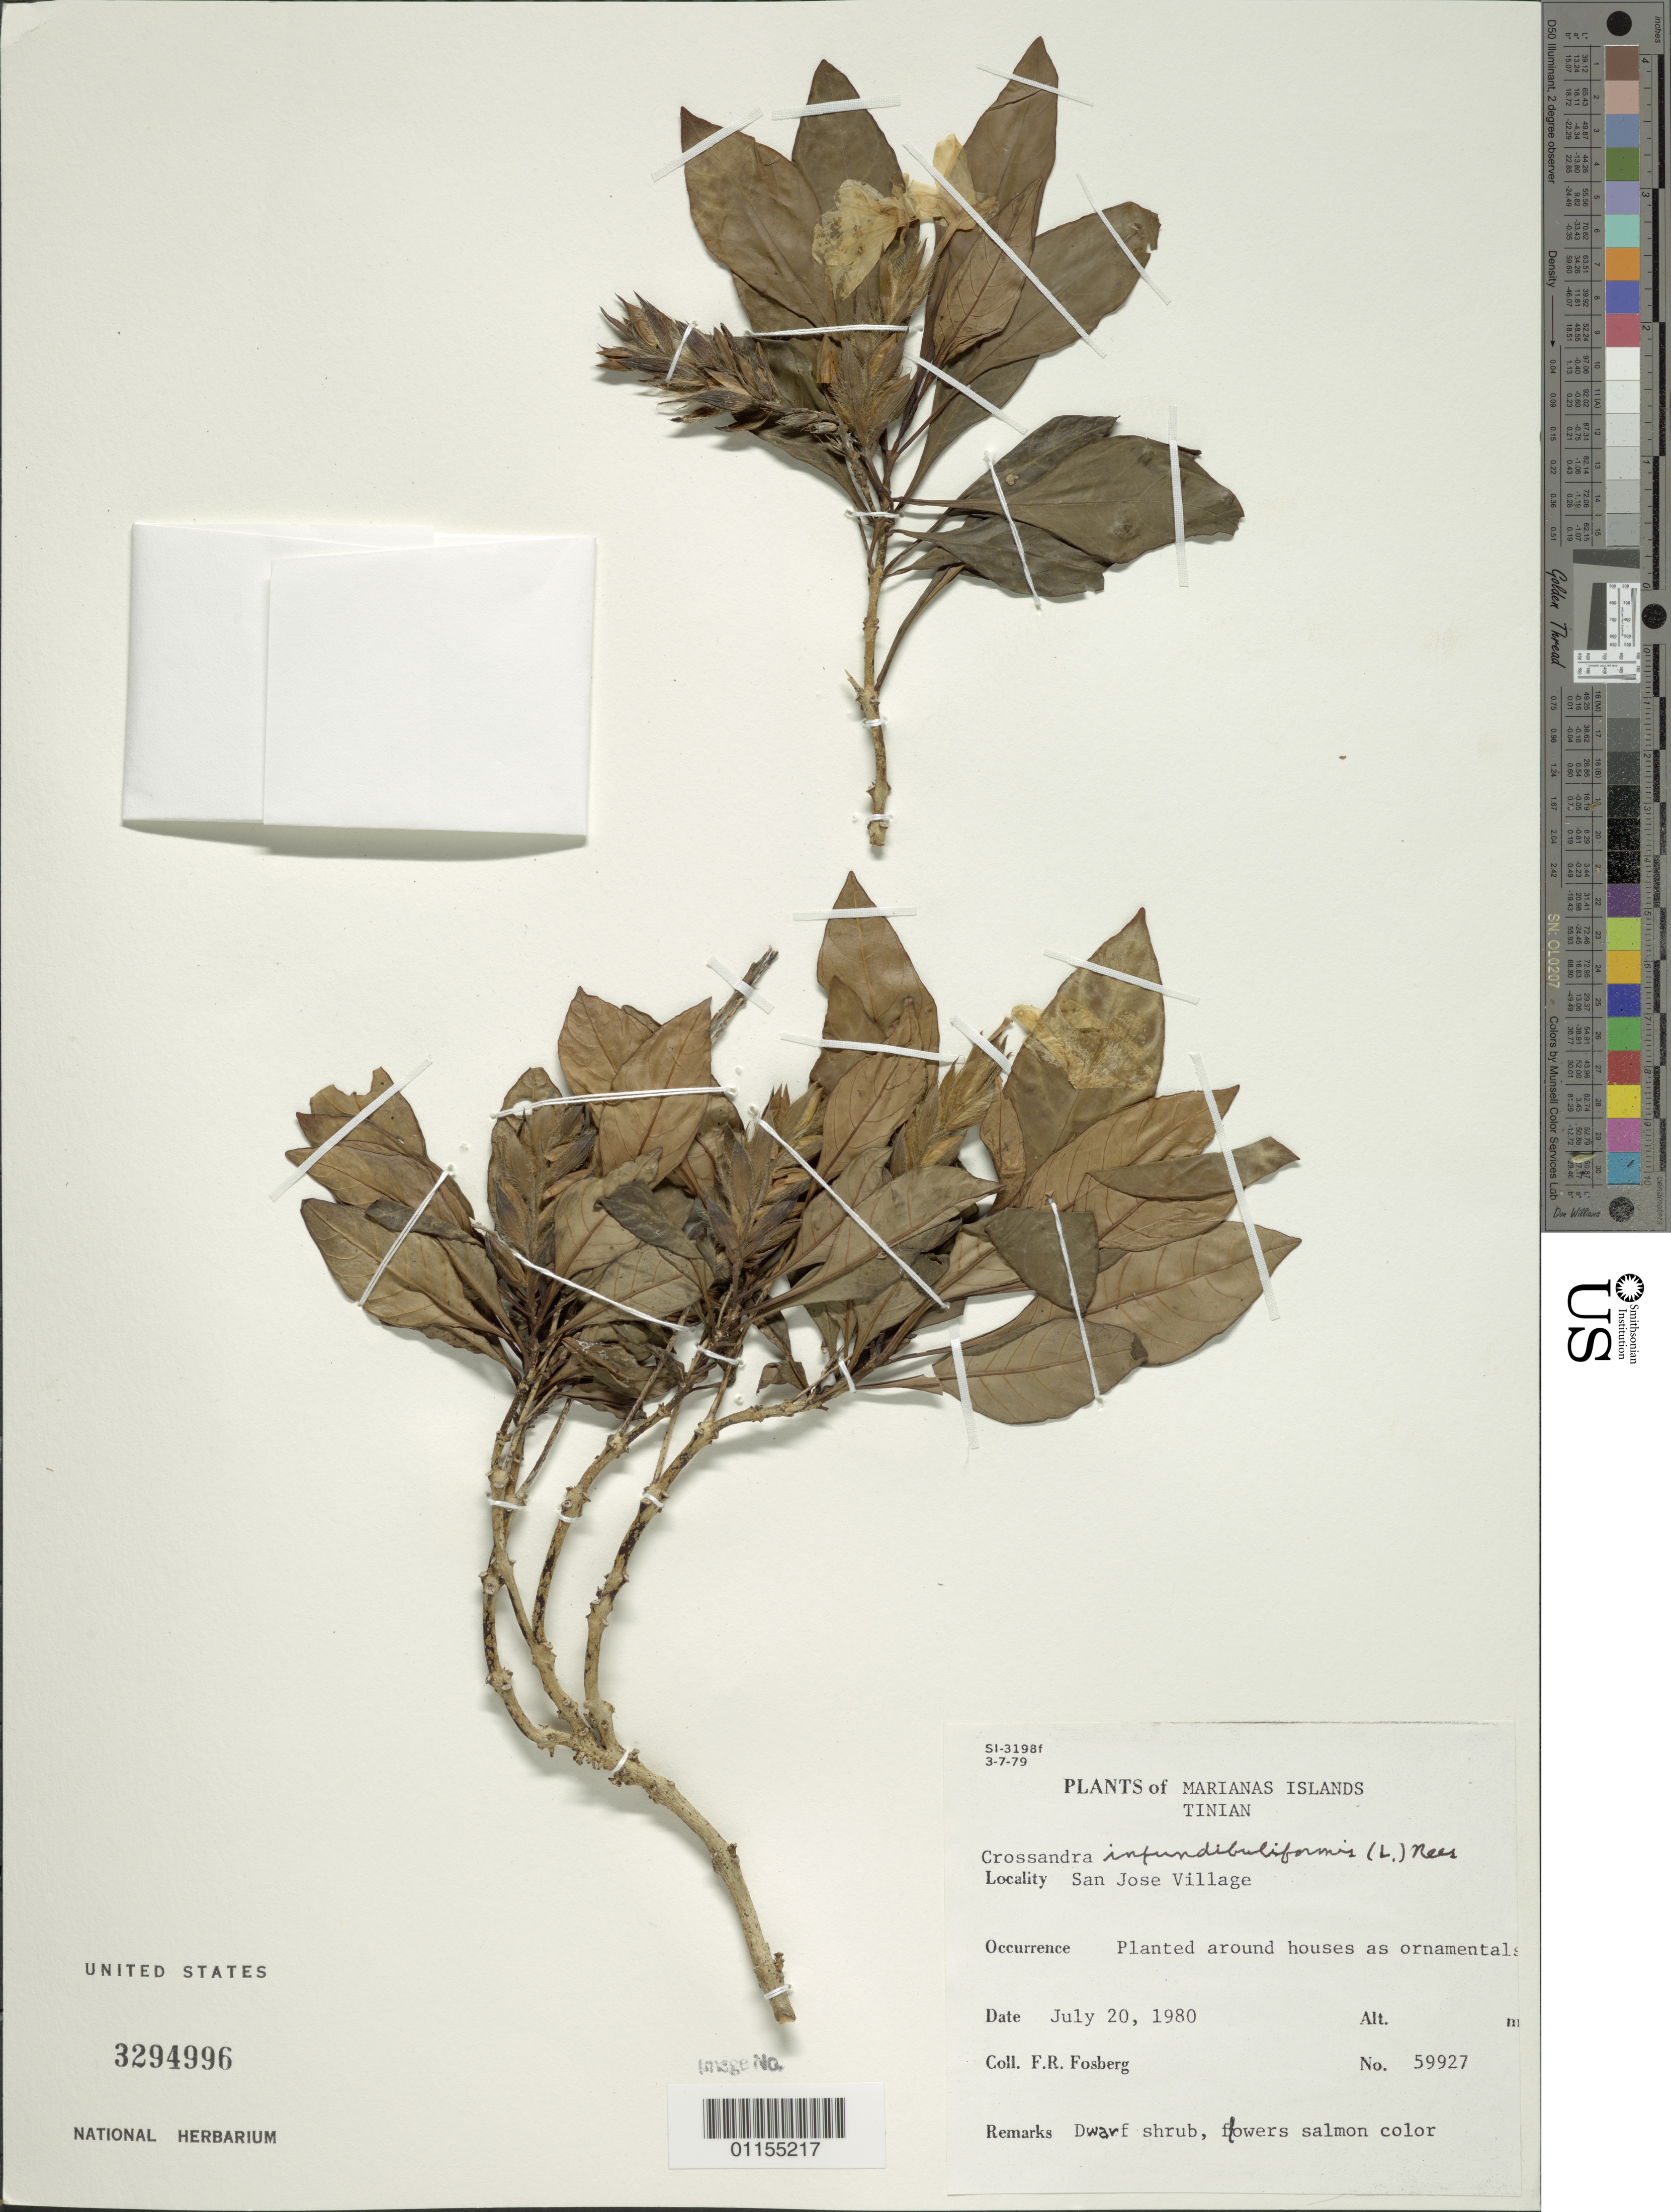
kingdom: Plantae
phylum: Tracheophyta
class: Magnoliopsida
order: Lamiales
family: Acanthaceae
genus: Crossandra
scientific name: Crossandra infundibuliformis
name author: (L.) Nees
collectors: F. R. Fosberg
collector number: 59927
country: Northern Mariana Islands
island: Tinian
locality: Tinian, San Jose village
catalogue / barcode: US 3294996